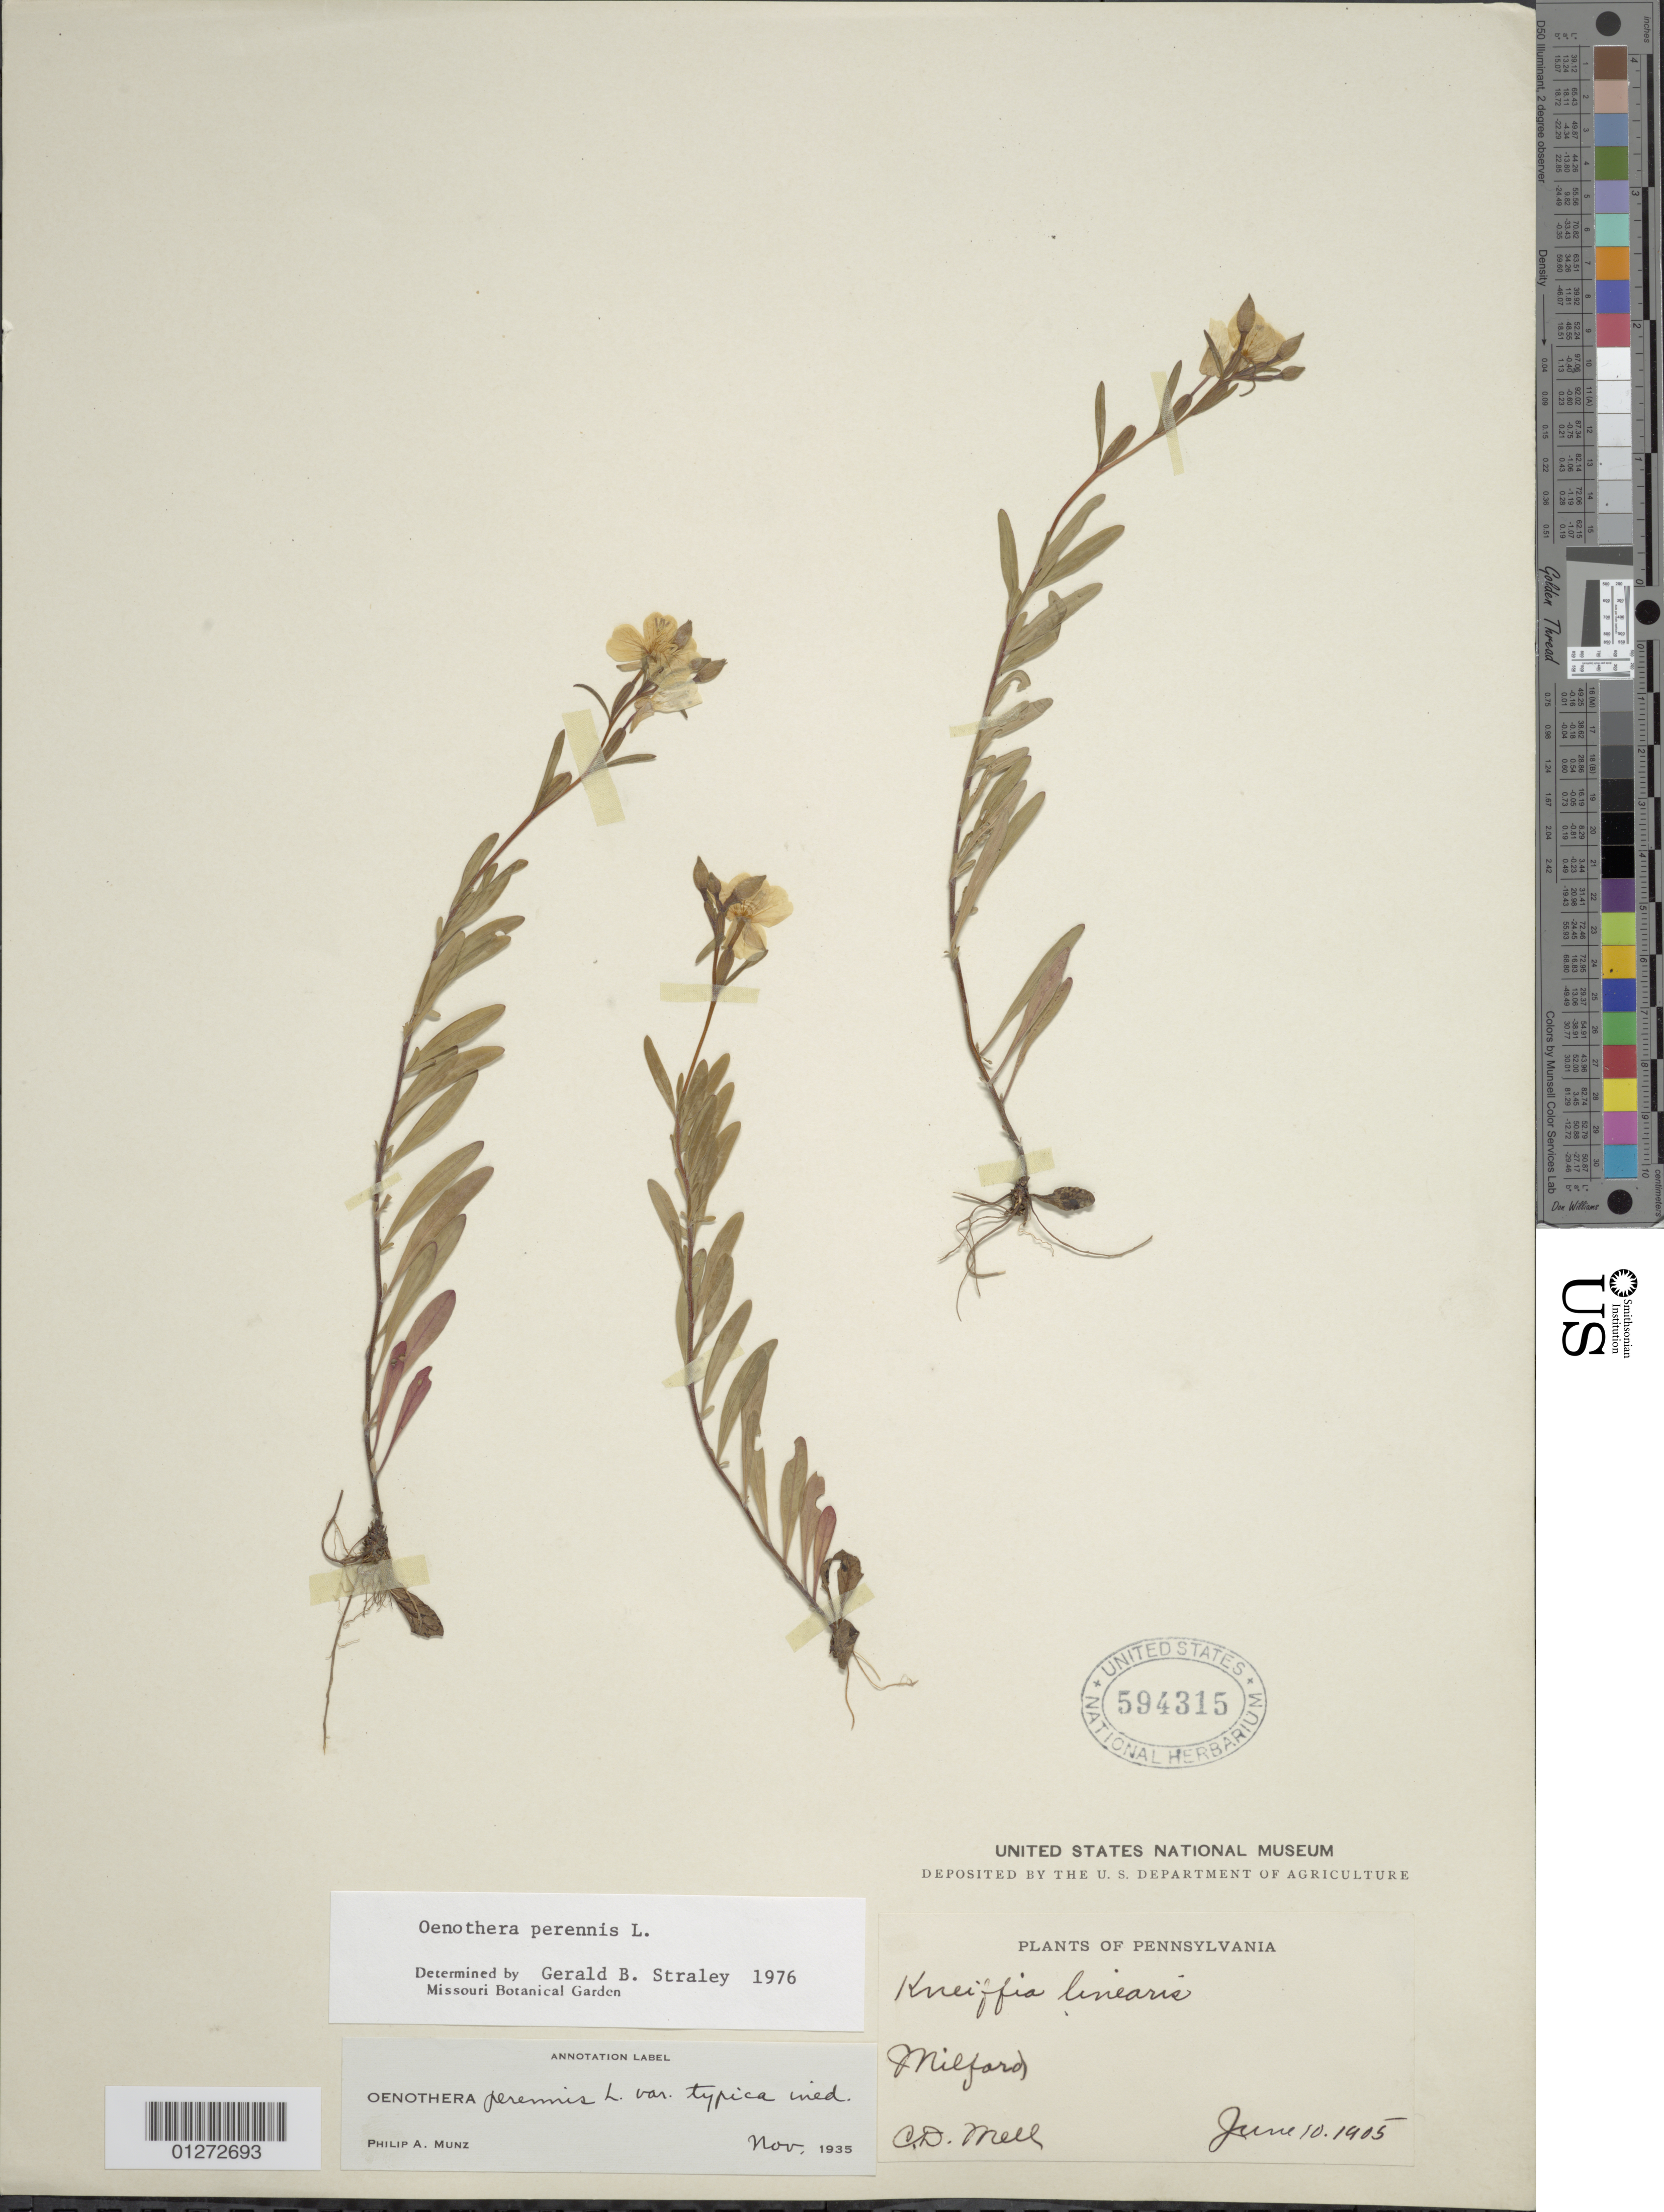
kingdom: Plantae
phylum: Tracheophyta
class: Magnoliopsida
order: Myrtales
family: Onagraceae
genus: Oenothera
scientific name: Oenothera perennis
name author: L.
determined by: Straley, G. B.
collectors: C. D. Mell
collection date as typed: June 10.1905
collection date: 1905-06-10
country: United States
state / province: Pennsylvania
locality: Milford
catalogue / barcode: US 594315